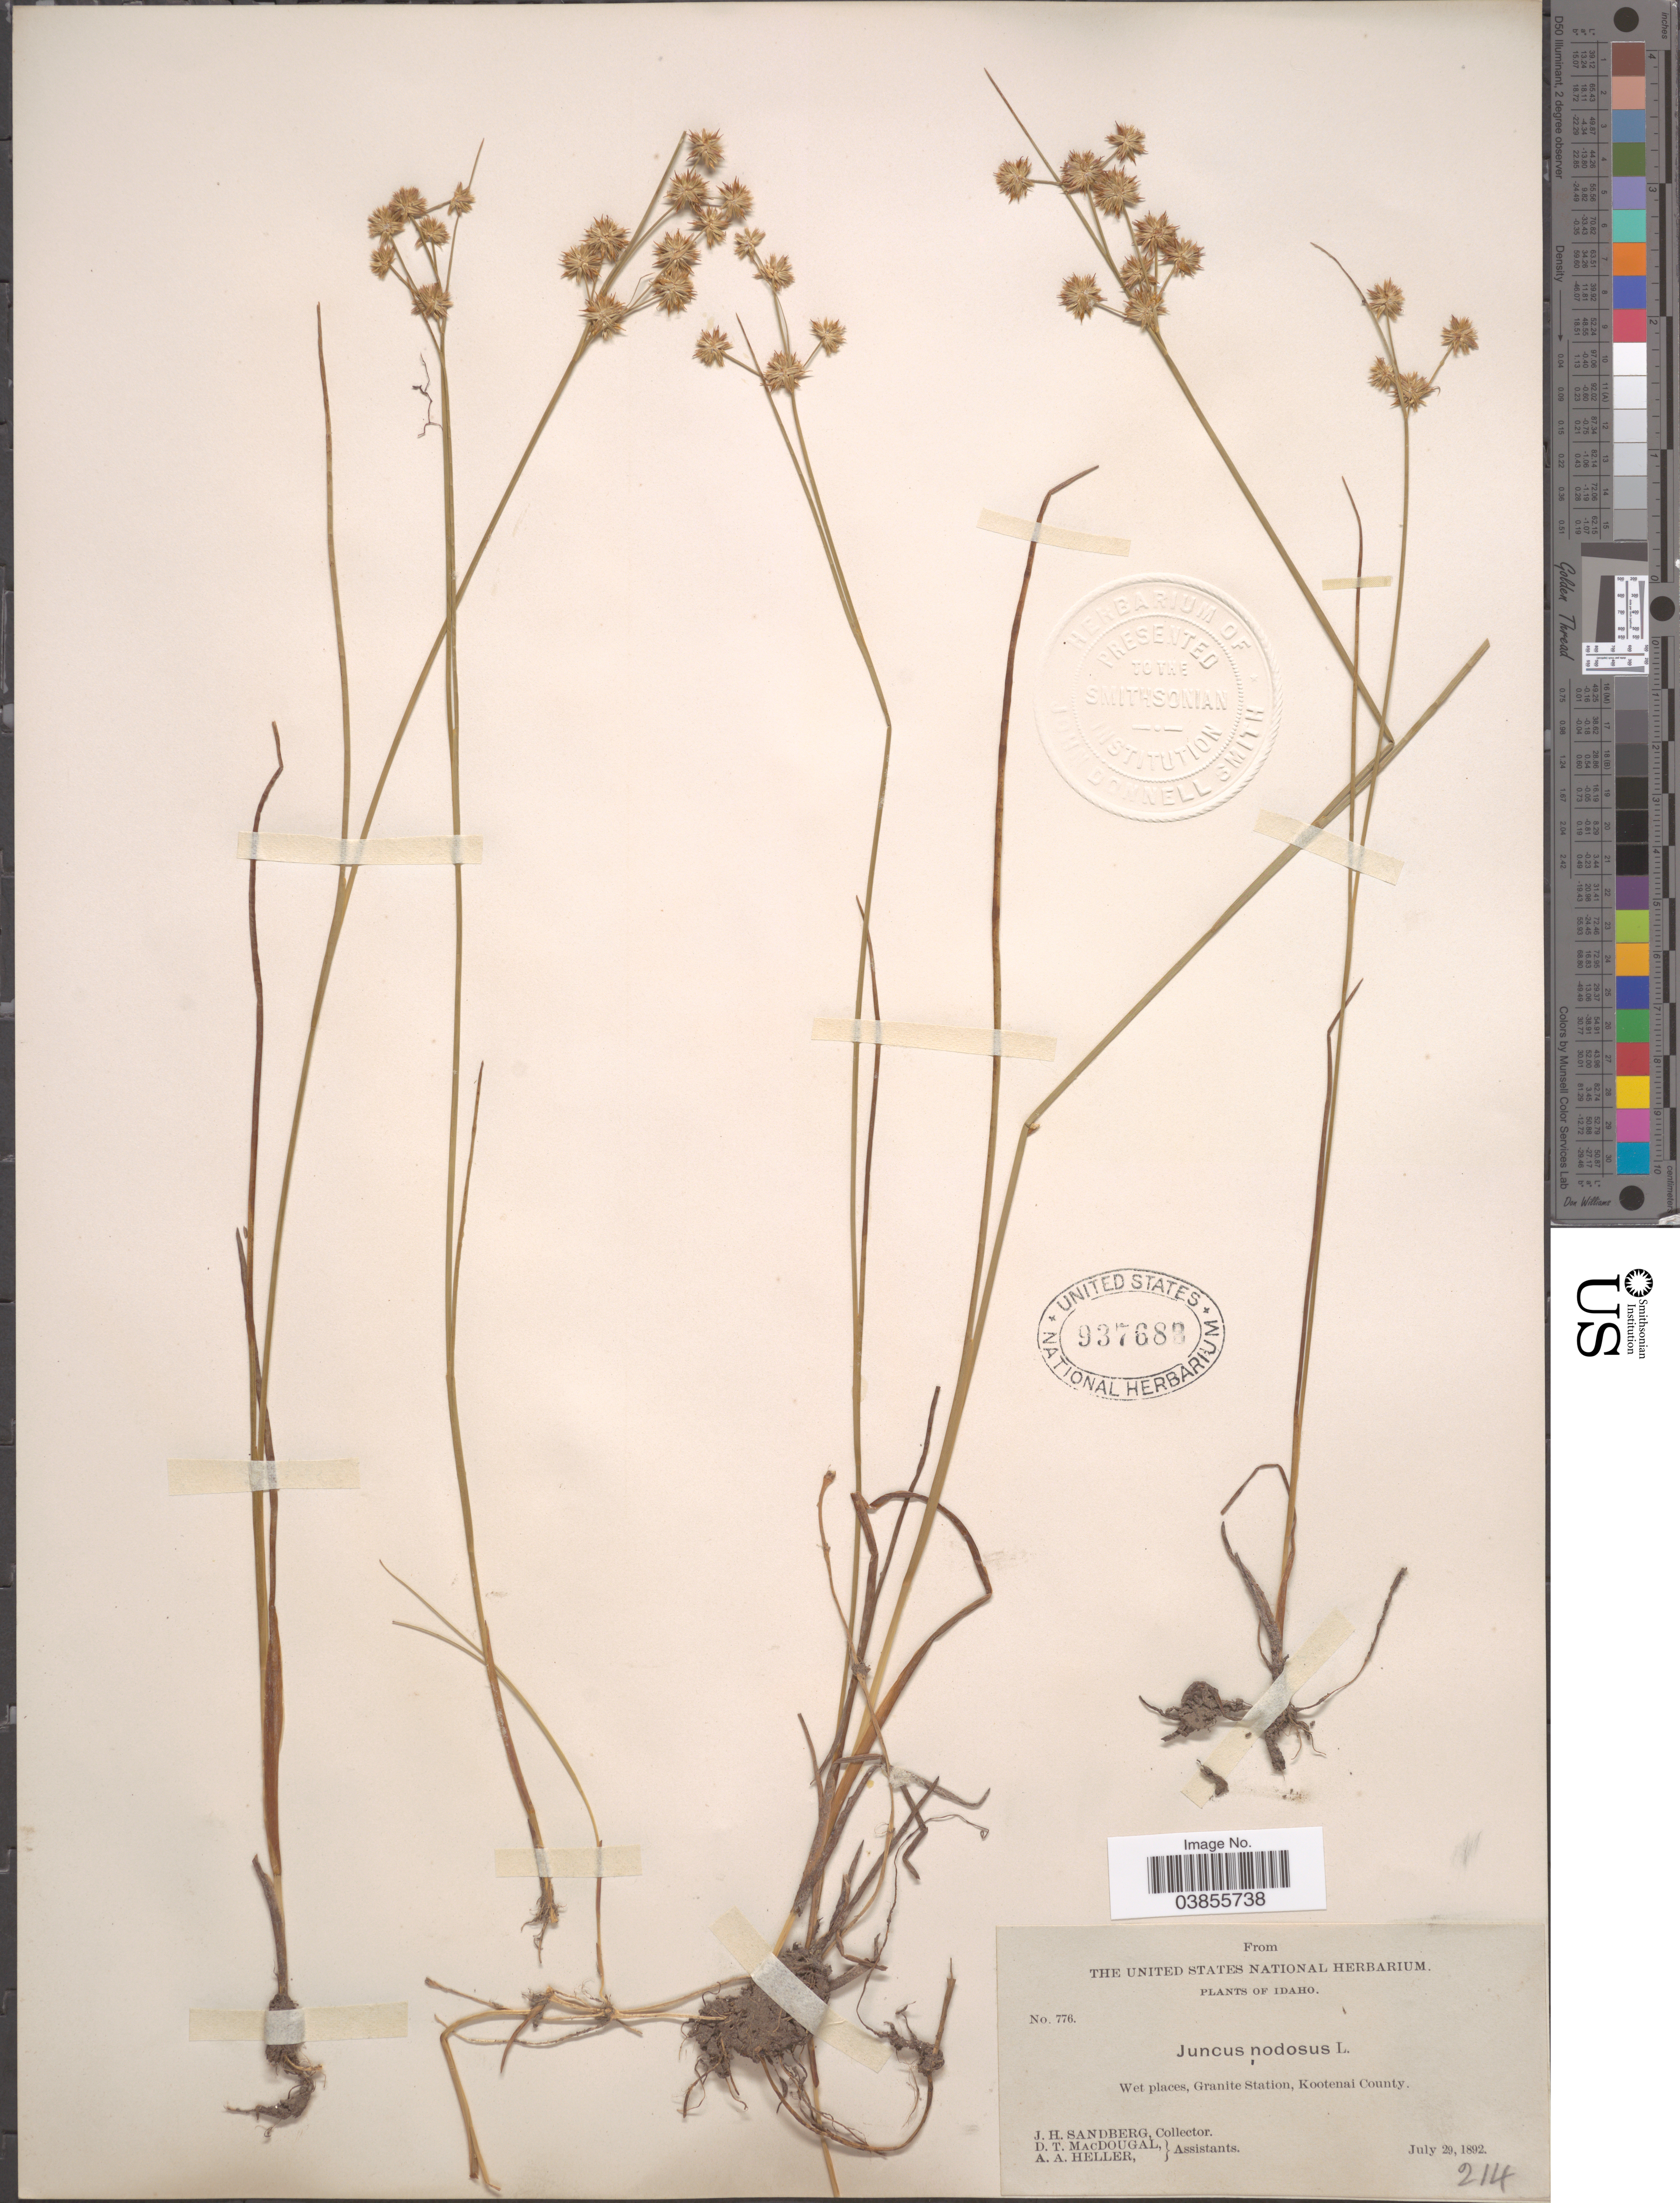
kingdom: Plantae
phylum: Tracheophyta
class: Liliopsida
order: Poales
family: Juncaceae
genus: Juncus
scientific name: Juncus nodosus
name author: L.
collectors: J. H. Sandberg, D. T. MacDougal & A. A. Heller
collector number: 776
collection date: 1892-07-29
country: United States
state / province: Idaho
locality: Granite Station, Kootenai County.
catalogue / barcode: US 937683